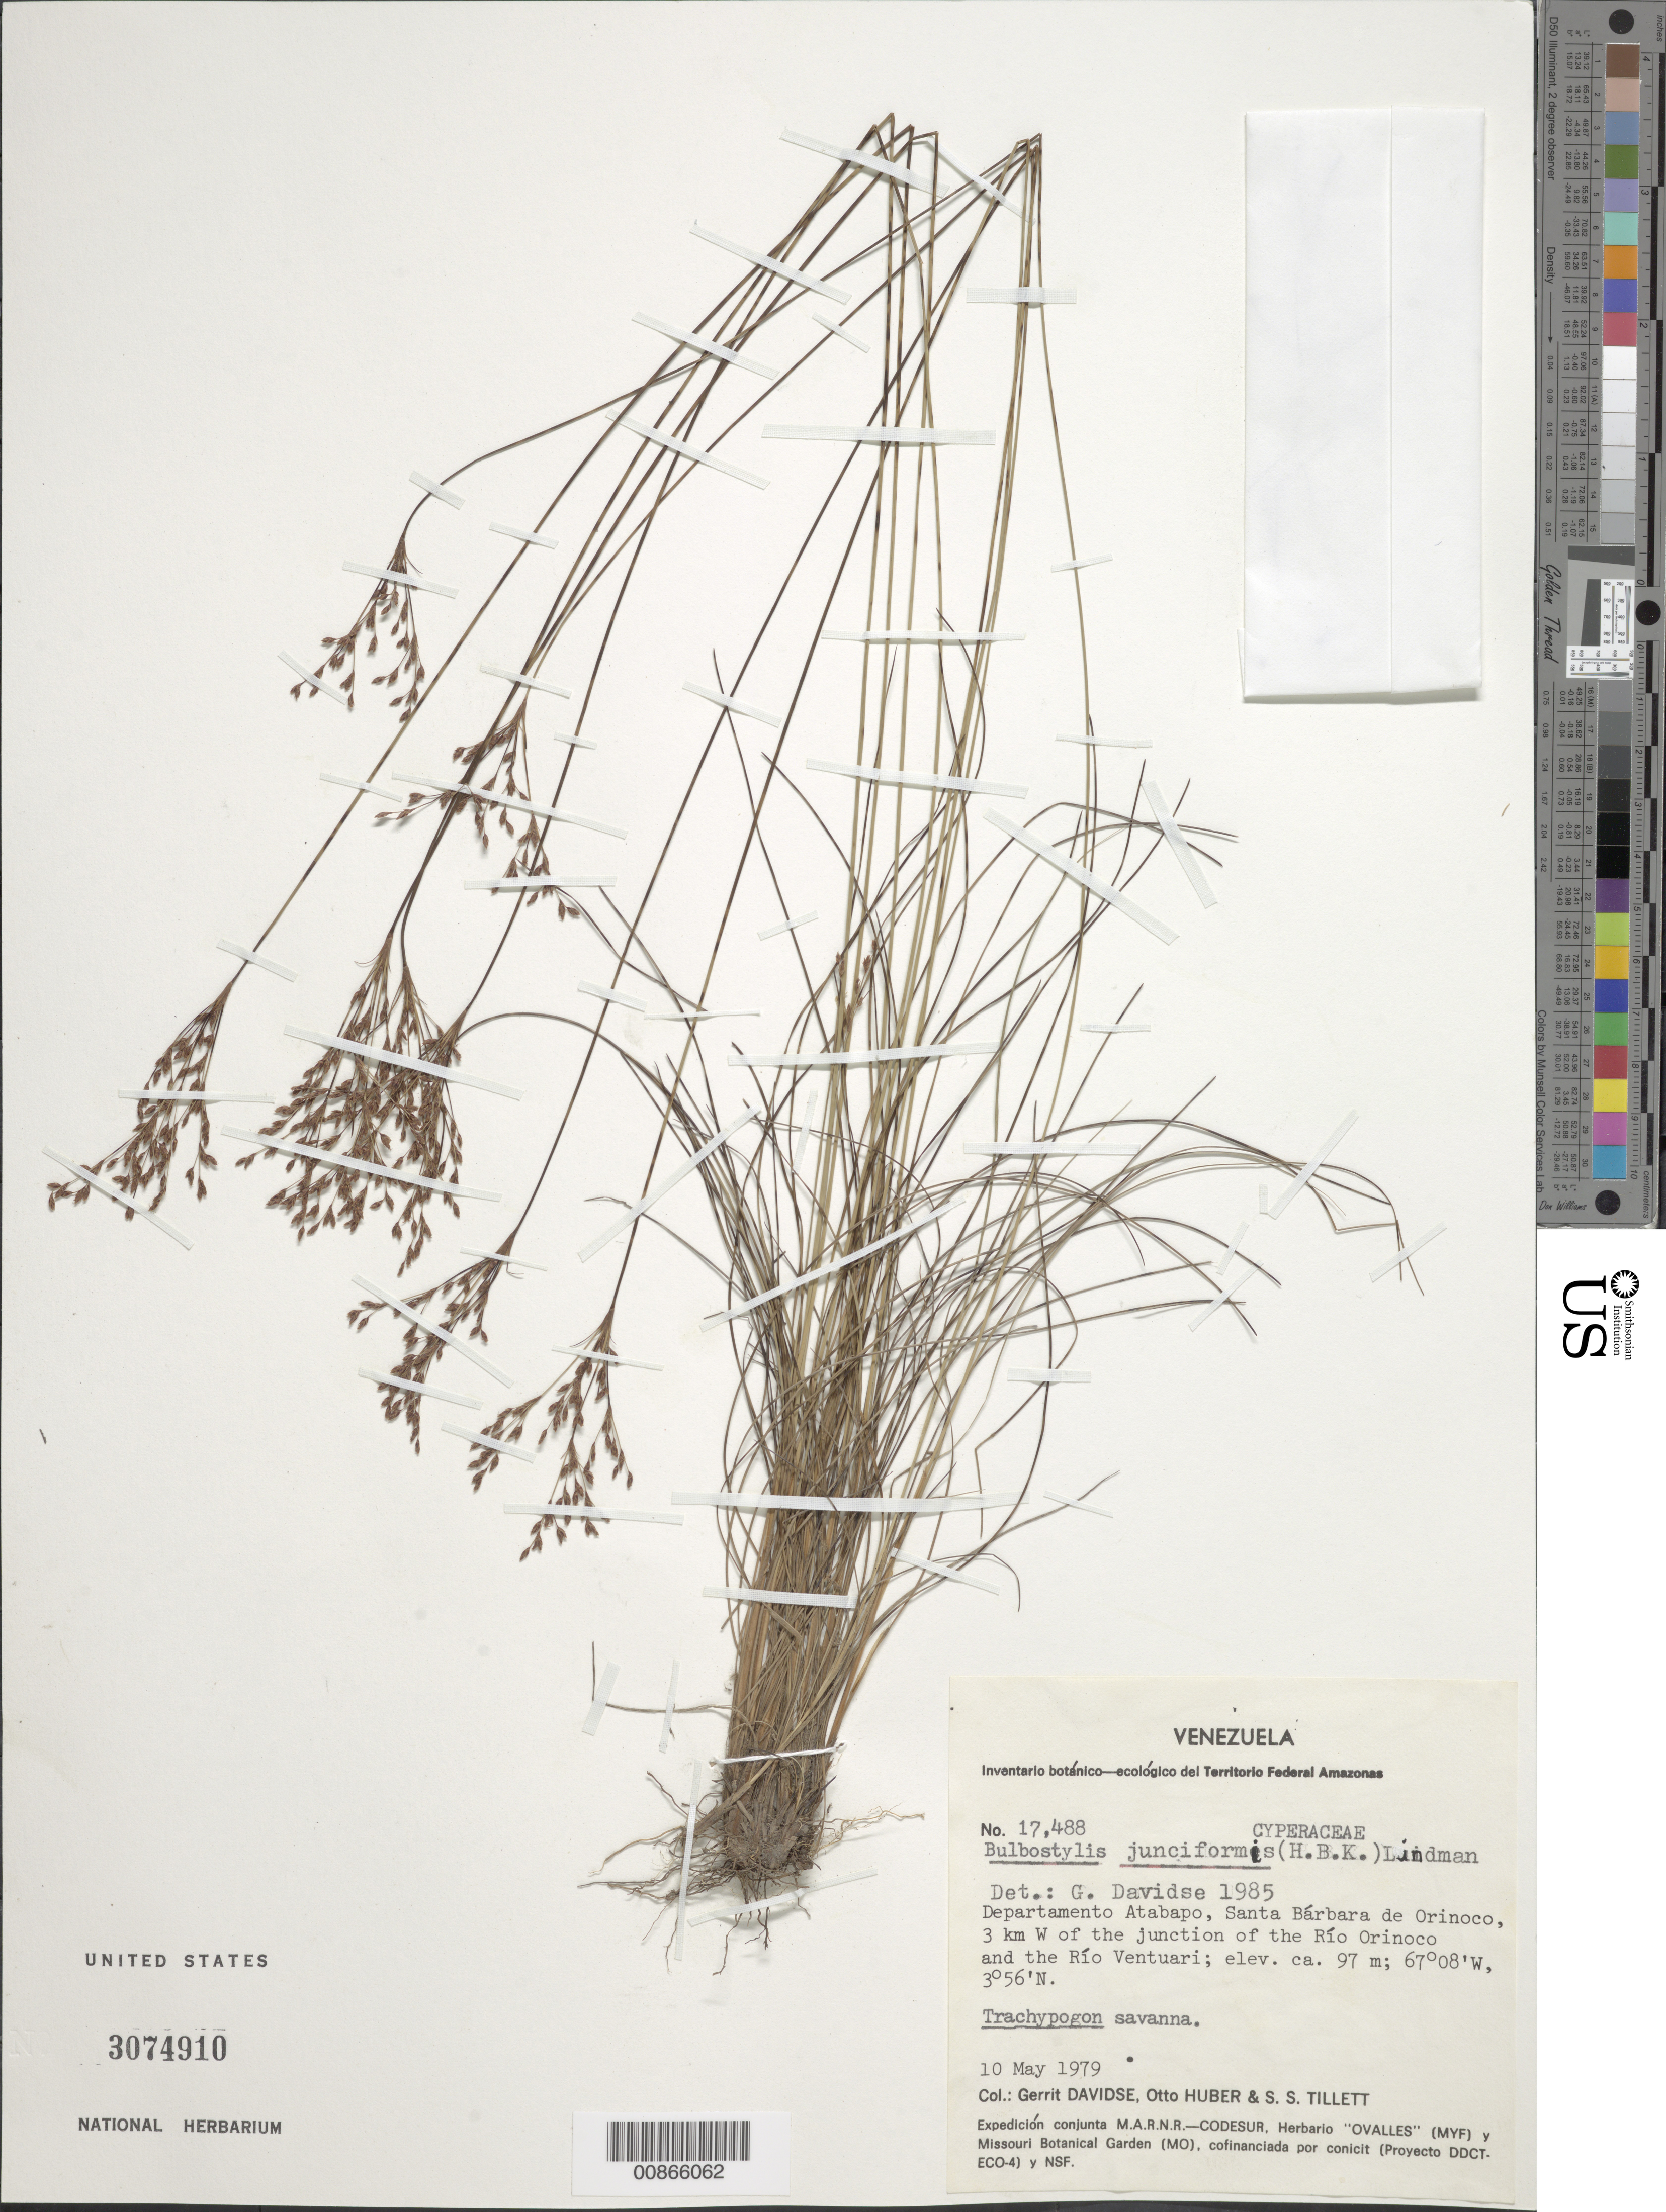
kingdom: Plantae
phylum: Tracheophyta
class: Liliopsida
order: Poales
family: Cyperaceae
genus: Bulbostylis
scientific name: Bulbostylis junciformis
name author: (Kunth) C.B. Clarke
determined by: Davidse, Gerrit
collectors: G. Davidse, O. Huber & S. S. Tillett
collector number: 17488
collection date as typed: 10-May-79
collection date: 1979-05-10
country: Venezuela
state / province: Amazonas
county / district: Atabapo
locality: Santa Bárbara de Orinoco, 3 km W of the junction of the Río Orinoco and R. Ventuari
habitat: Trachypodium savanna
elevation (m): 97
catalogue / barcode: US 3074910